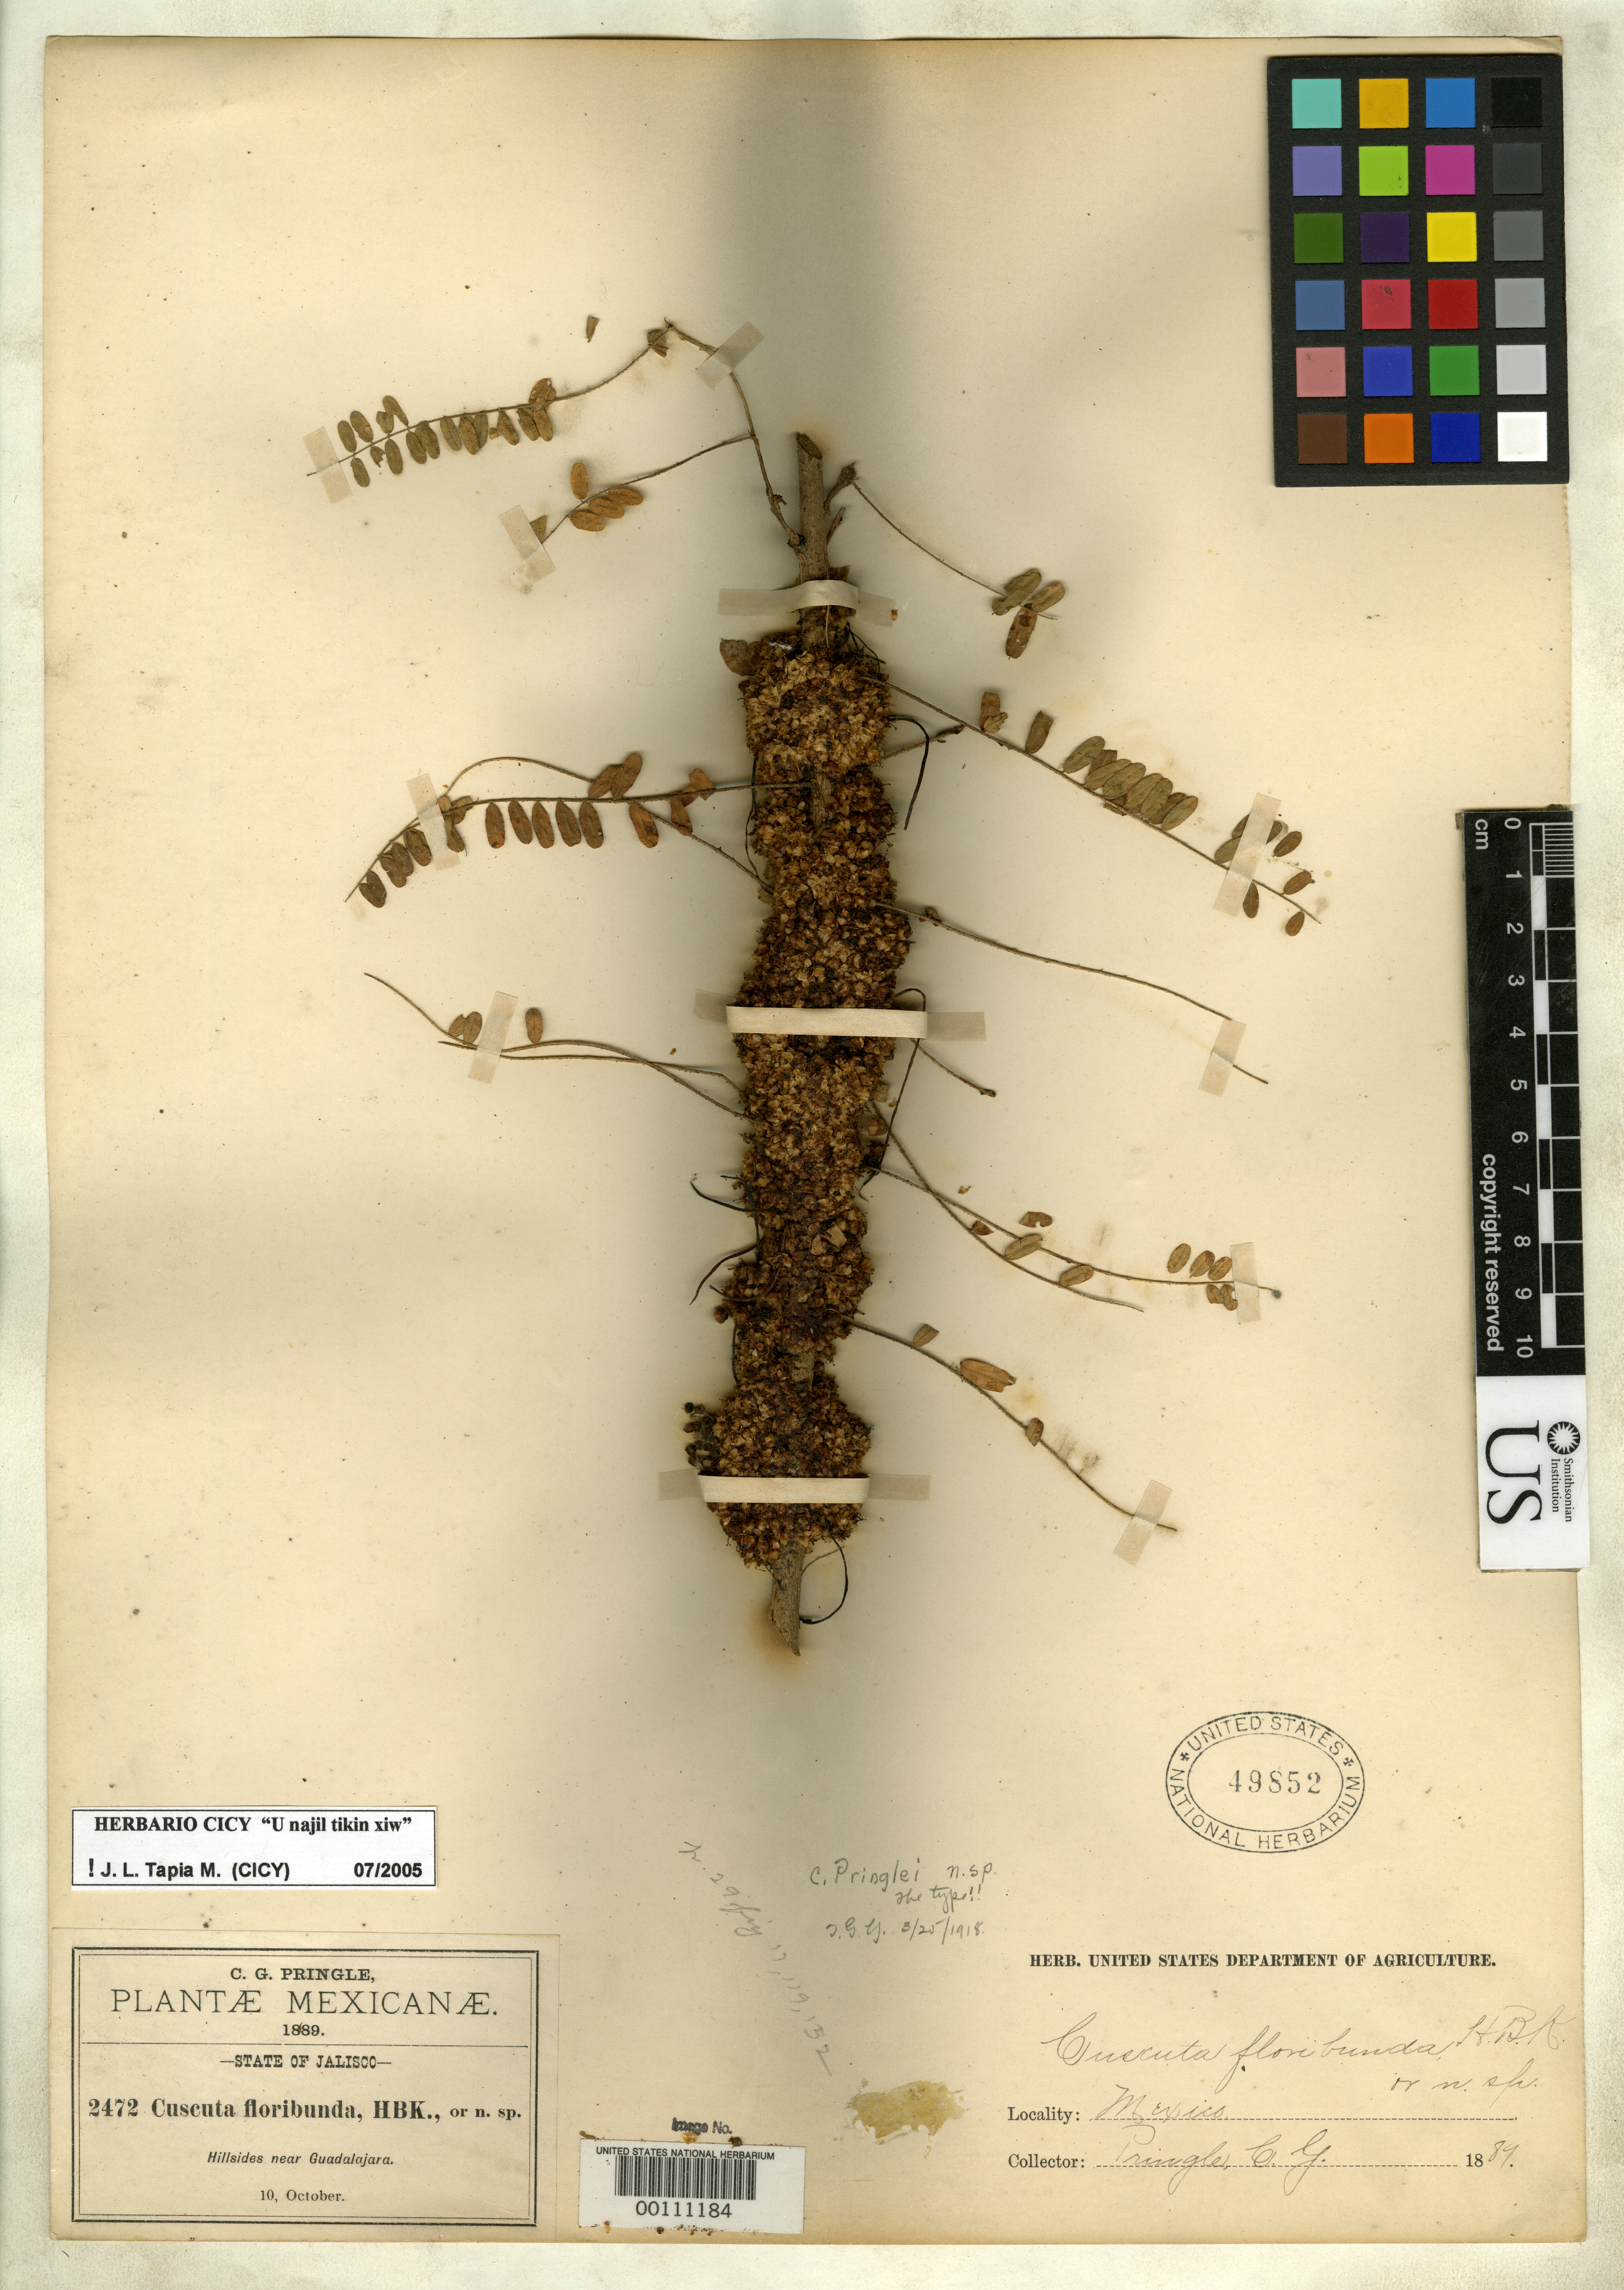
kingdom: Plantae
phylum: Tracheophyta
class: Magnoliopsida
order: Solanales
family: Convolvulaceae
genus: Cuscuta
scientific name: Cuscuta pringlei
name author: Yunck.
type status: Holotype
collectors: C. G. Pringle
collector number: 2472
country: Mexico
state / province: Jalisco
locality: Near Guadalajara.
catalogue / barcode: US 49852